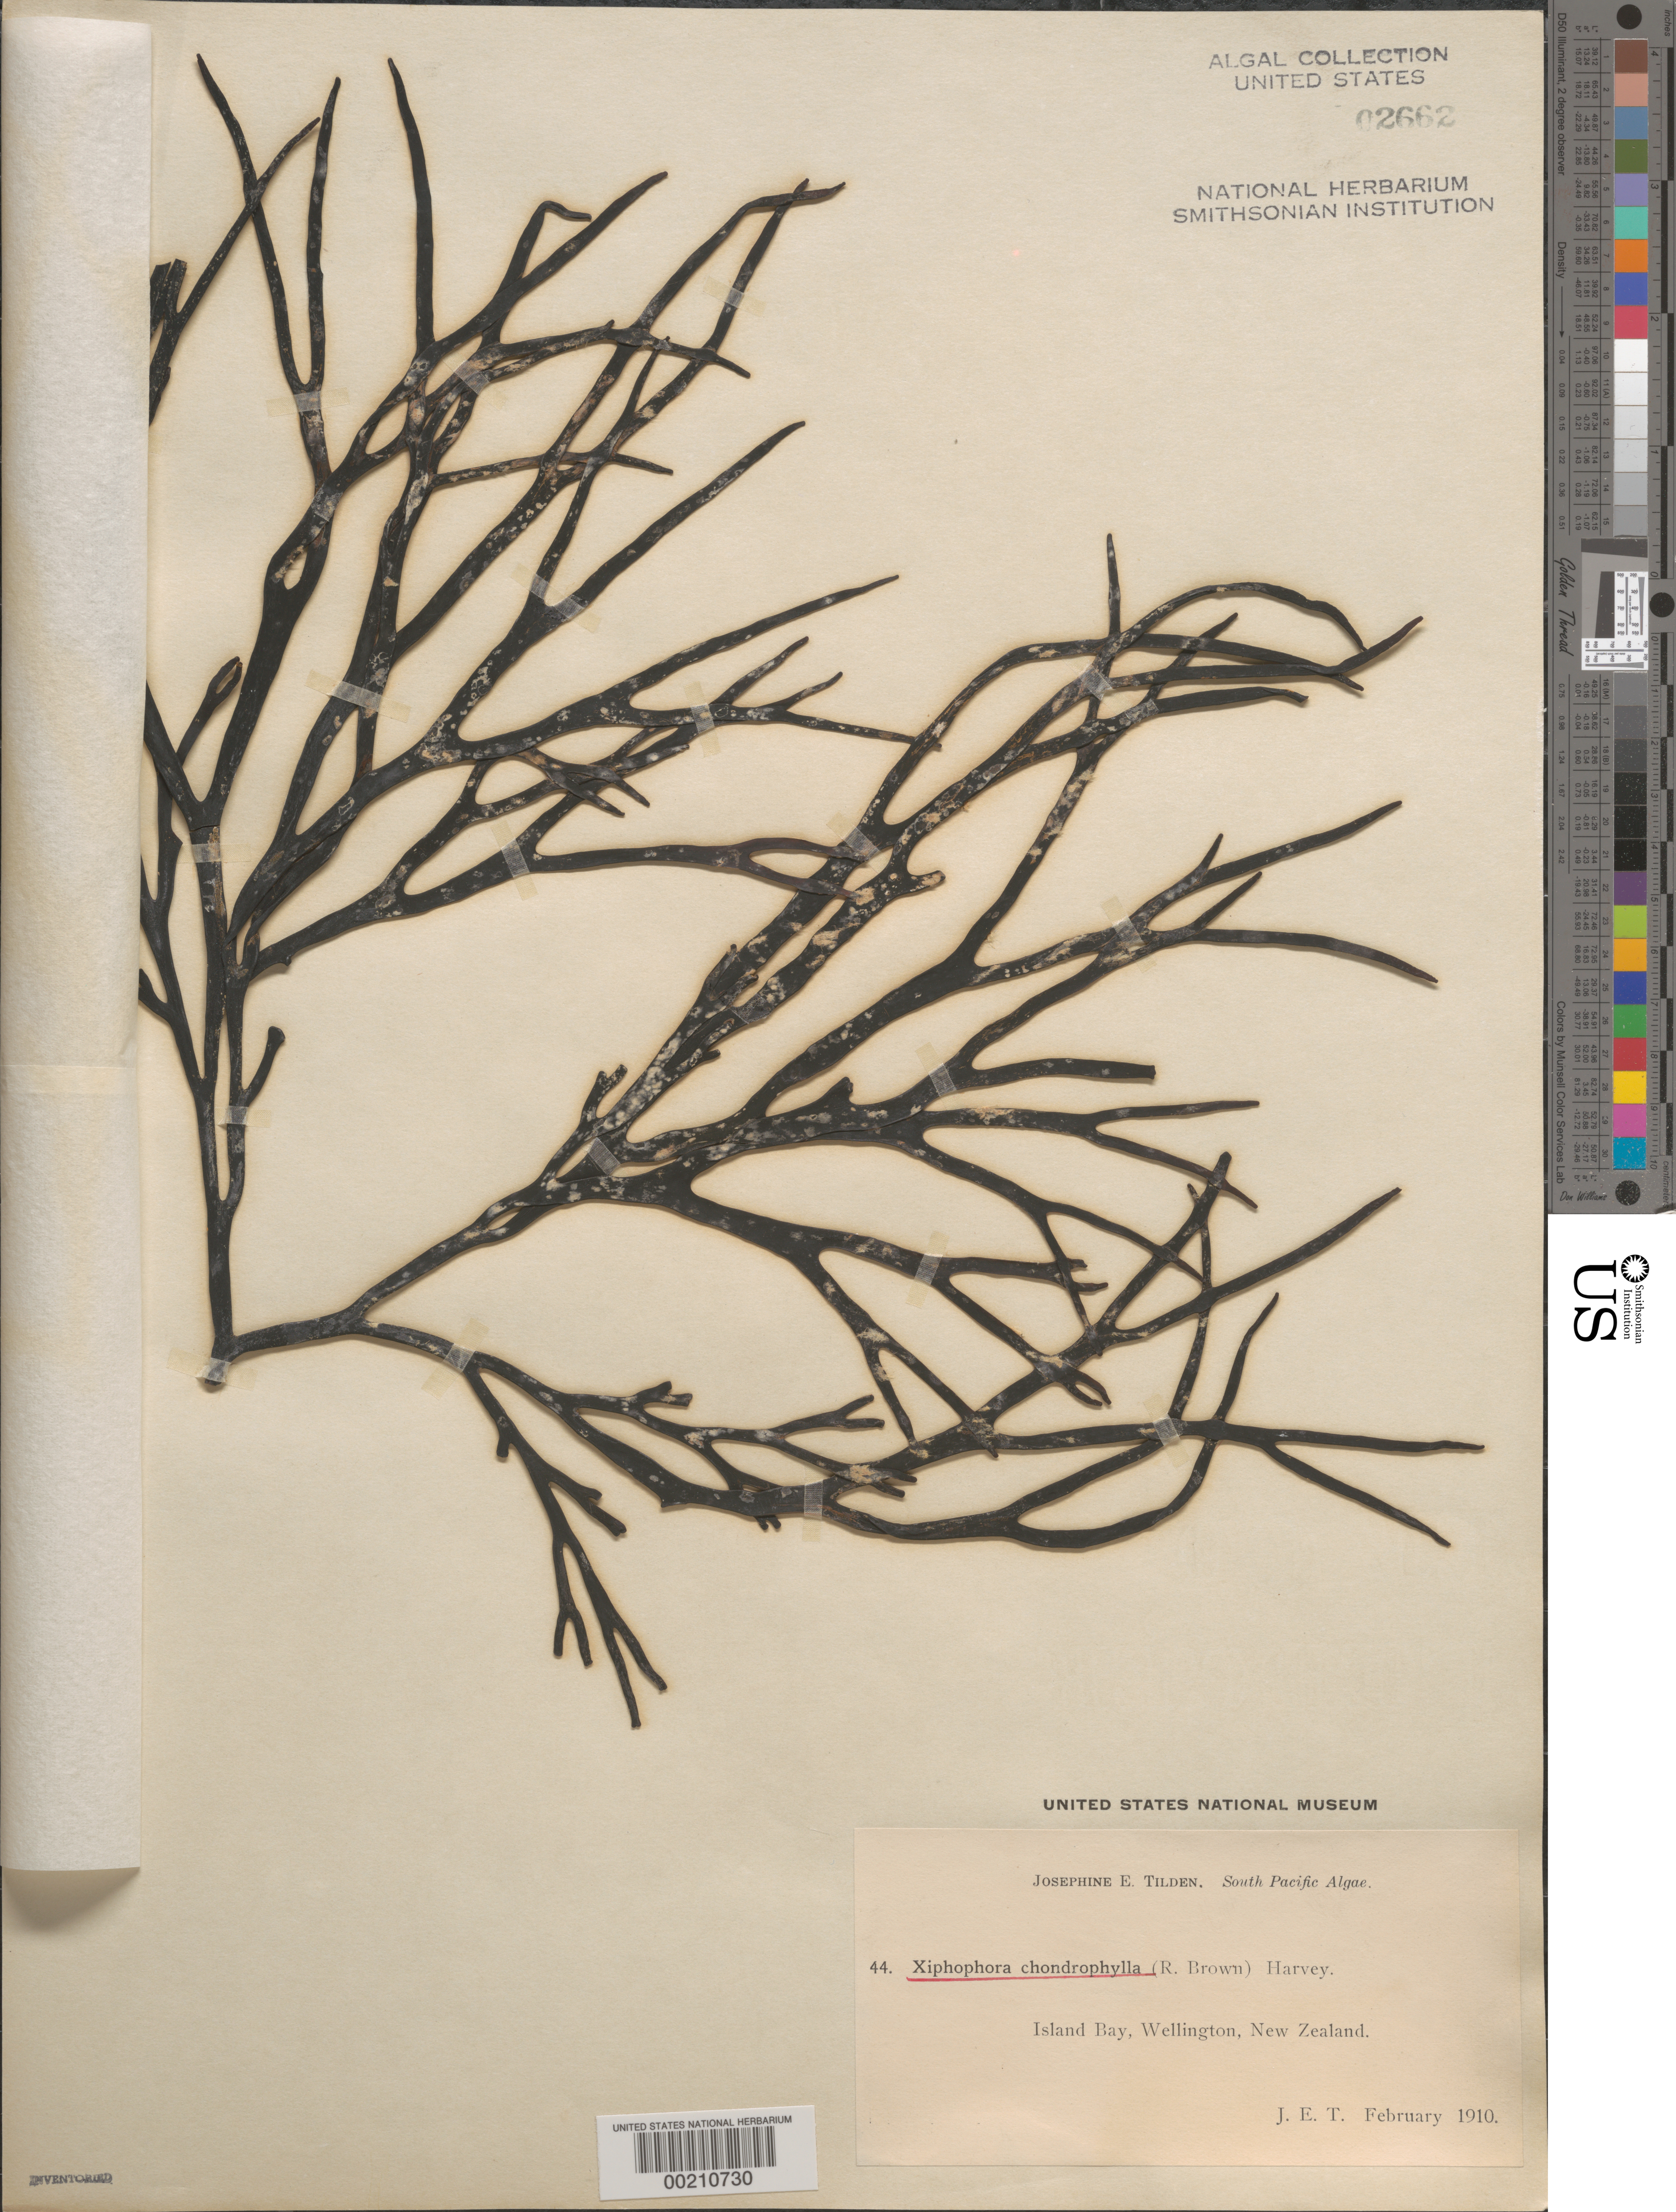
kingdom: Chromista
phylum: Ochrophyta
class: Phaeophyceae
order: Fucales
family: Xiphophoraceae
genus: Xiphophora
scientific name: Xiphophora chondrophylla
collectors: J. E. Tilden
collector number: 44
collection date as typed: Feb 1910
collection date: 1910-02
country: New Zealand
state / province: Wellington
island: North Island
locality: Island Bay, Wellington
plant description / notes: Tilden, South Pacific Algae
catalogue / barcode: US 2662